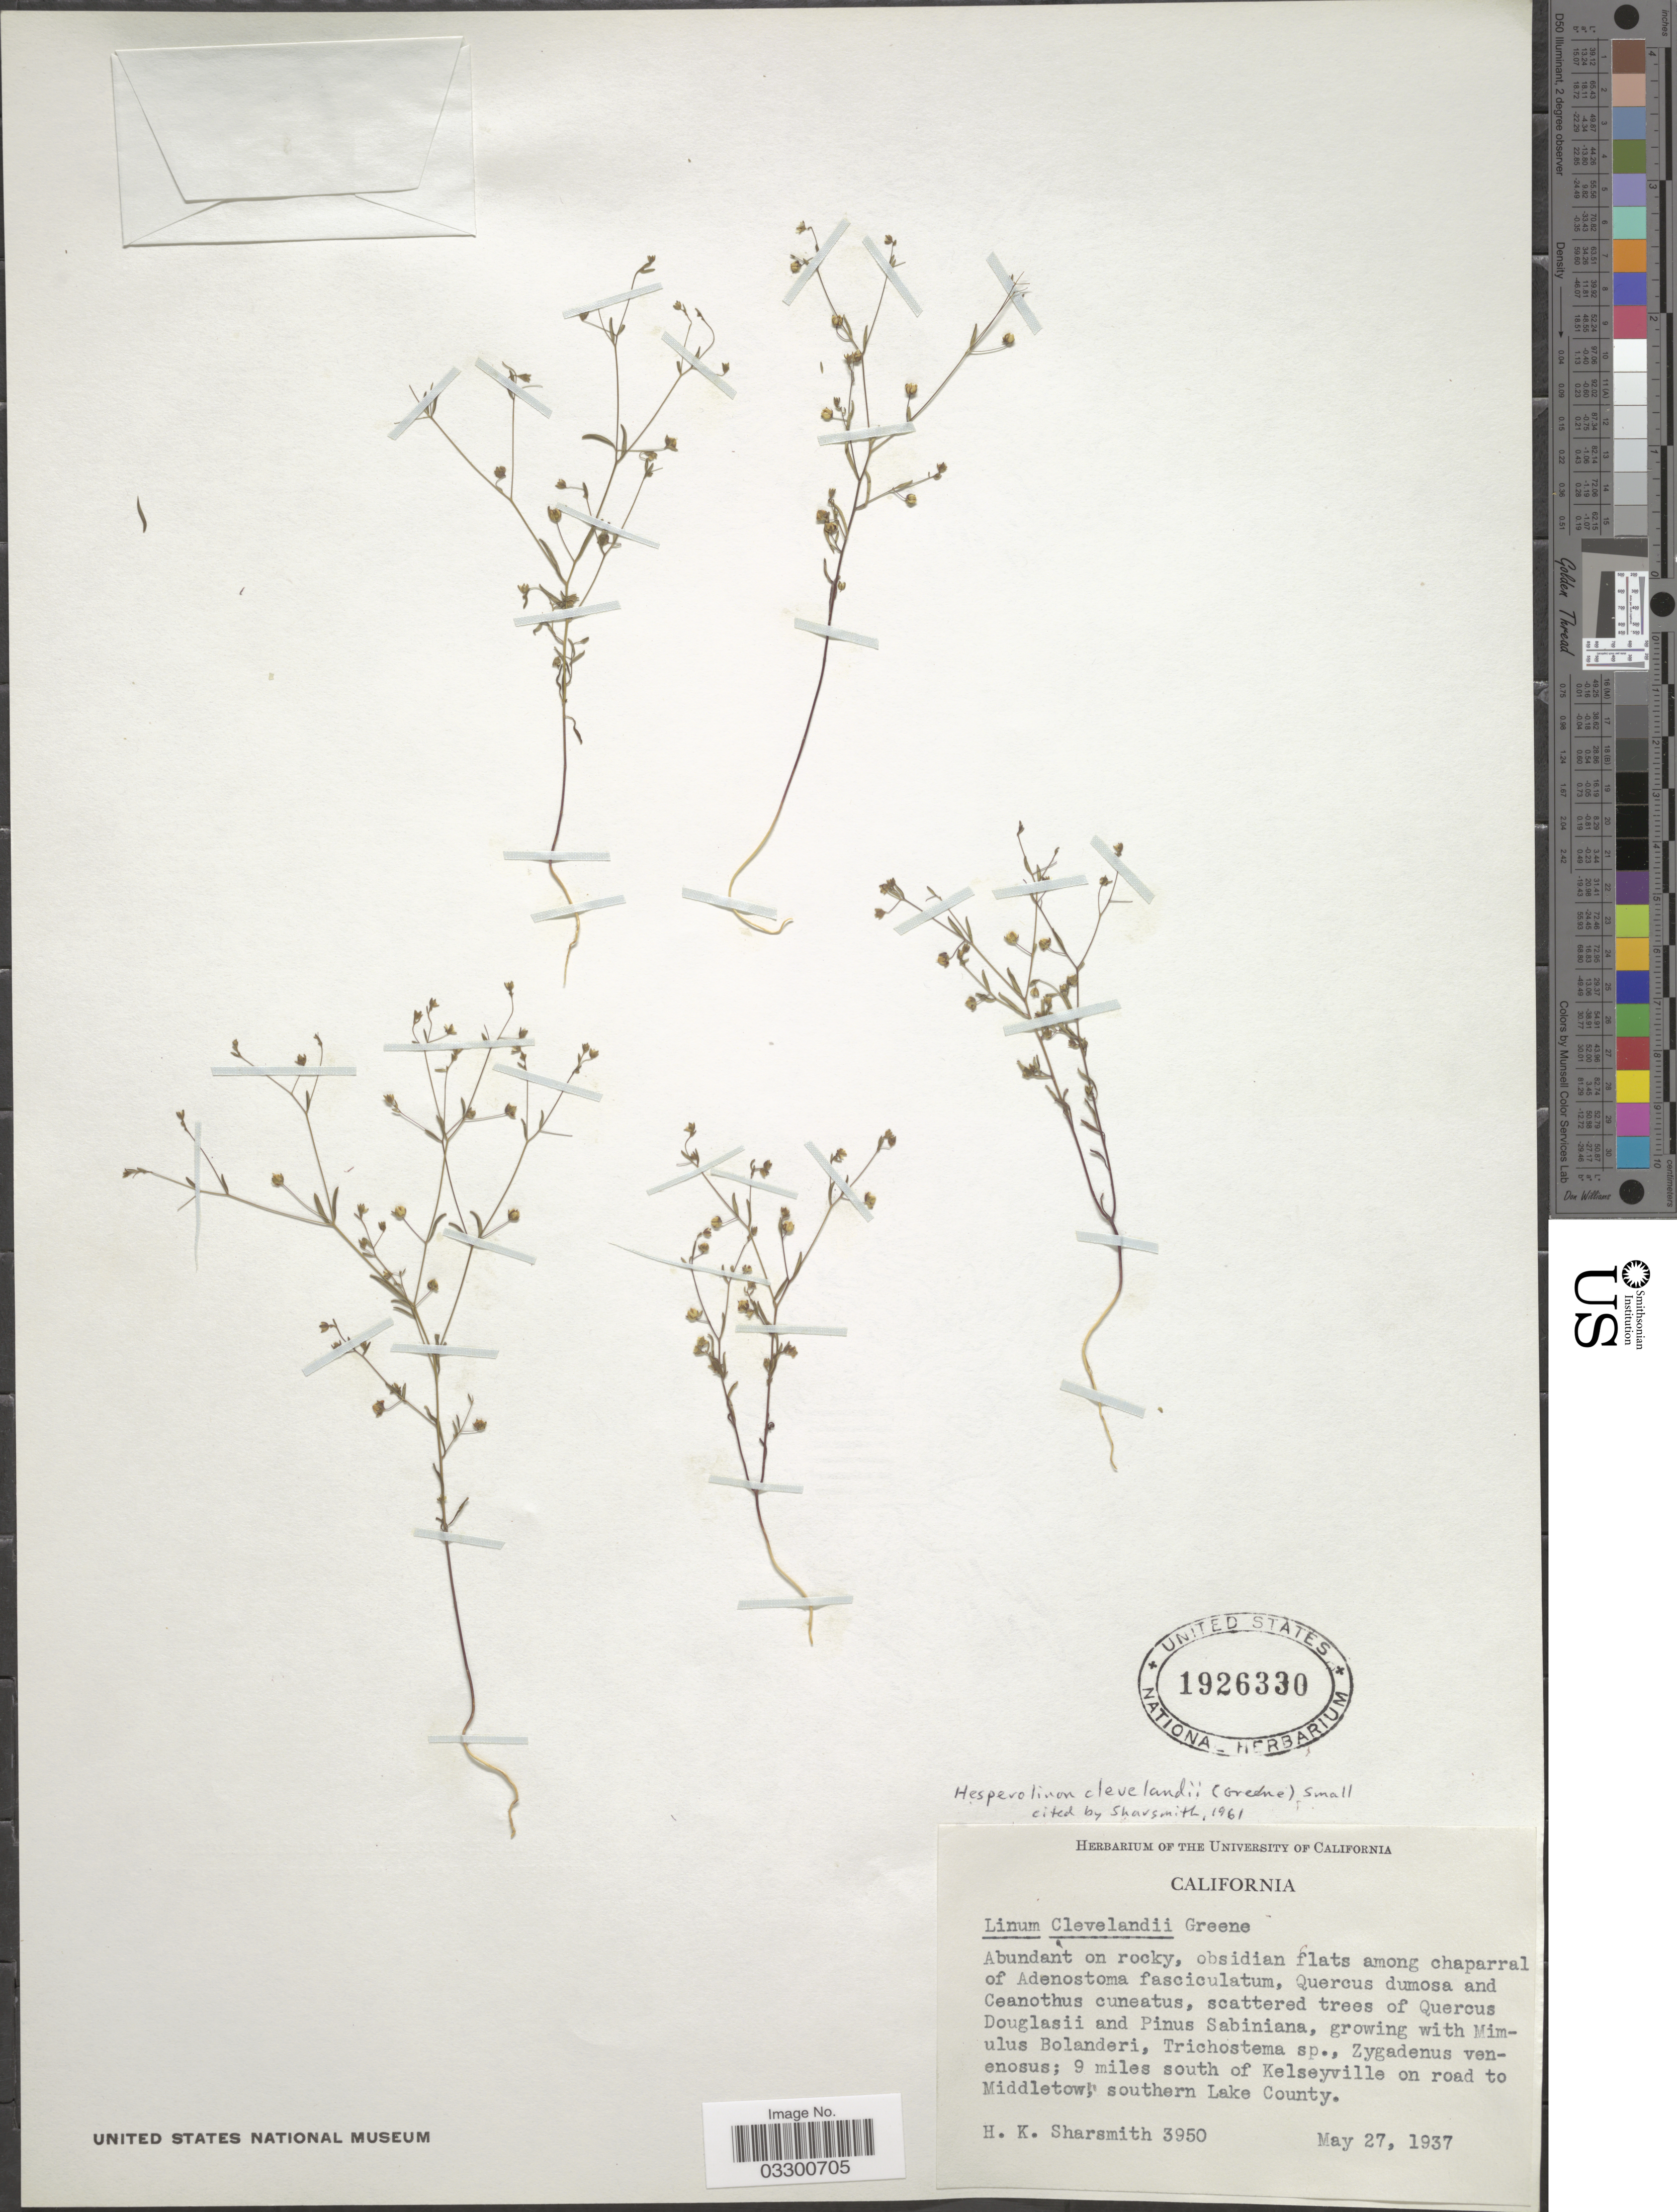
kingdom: Plantae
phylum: Tracheophyta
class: Magnoliopsida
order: Malpighiales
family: Linaceae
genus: Hesperolinon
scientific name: Hesperolinon clevelandii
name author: (A. Gray) Small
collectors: H. Sharsmith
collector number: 3950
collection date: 1937-05-27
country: United States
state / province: California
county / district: Lake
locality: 9 miles south of Kelseyville on road to Middletown, southern Lake County.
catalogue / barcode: US 1926330